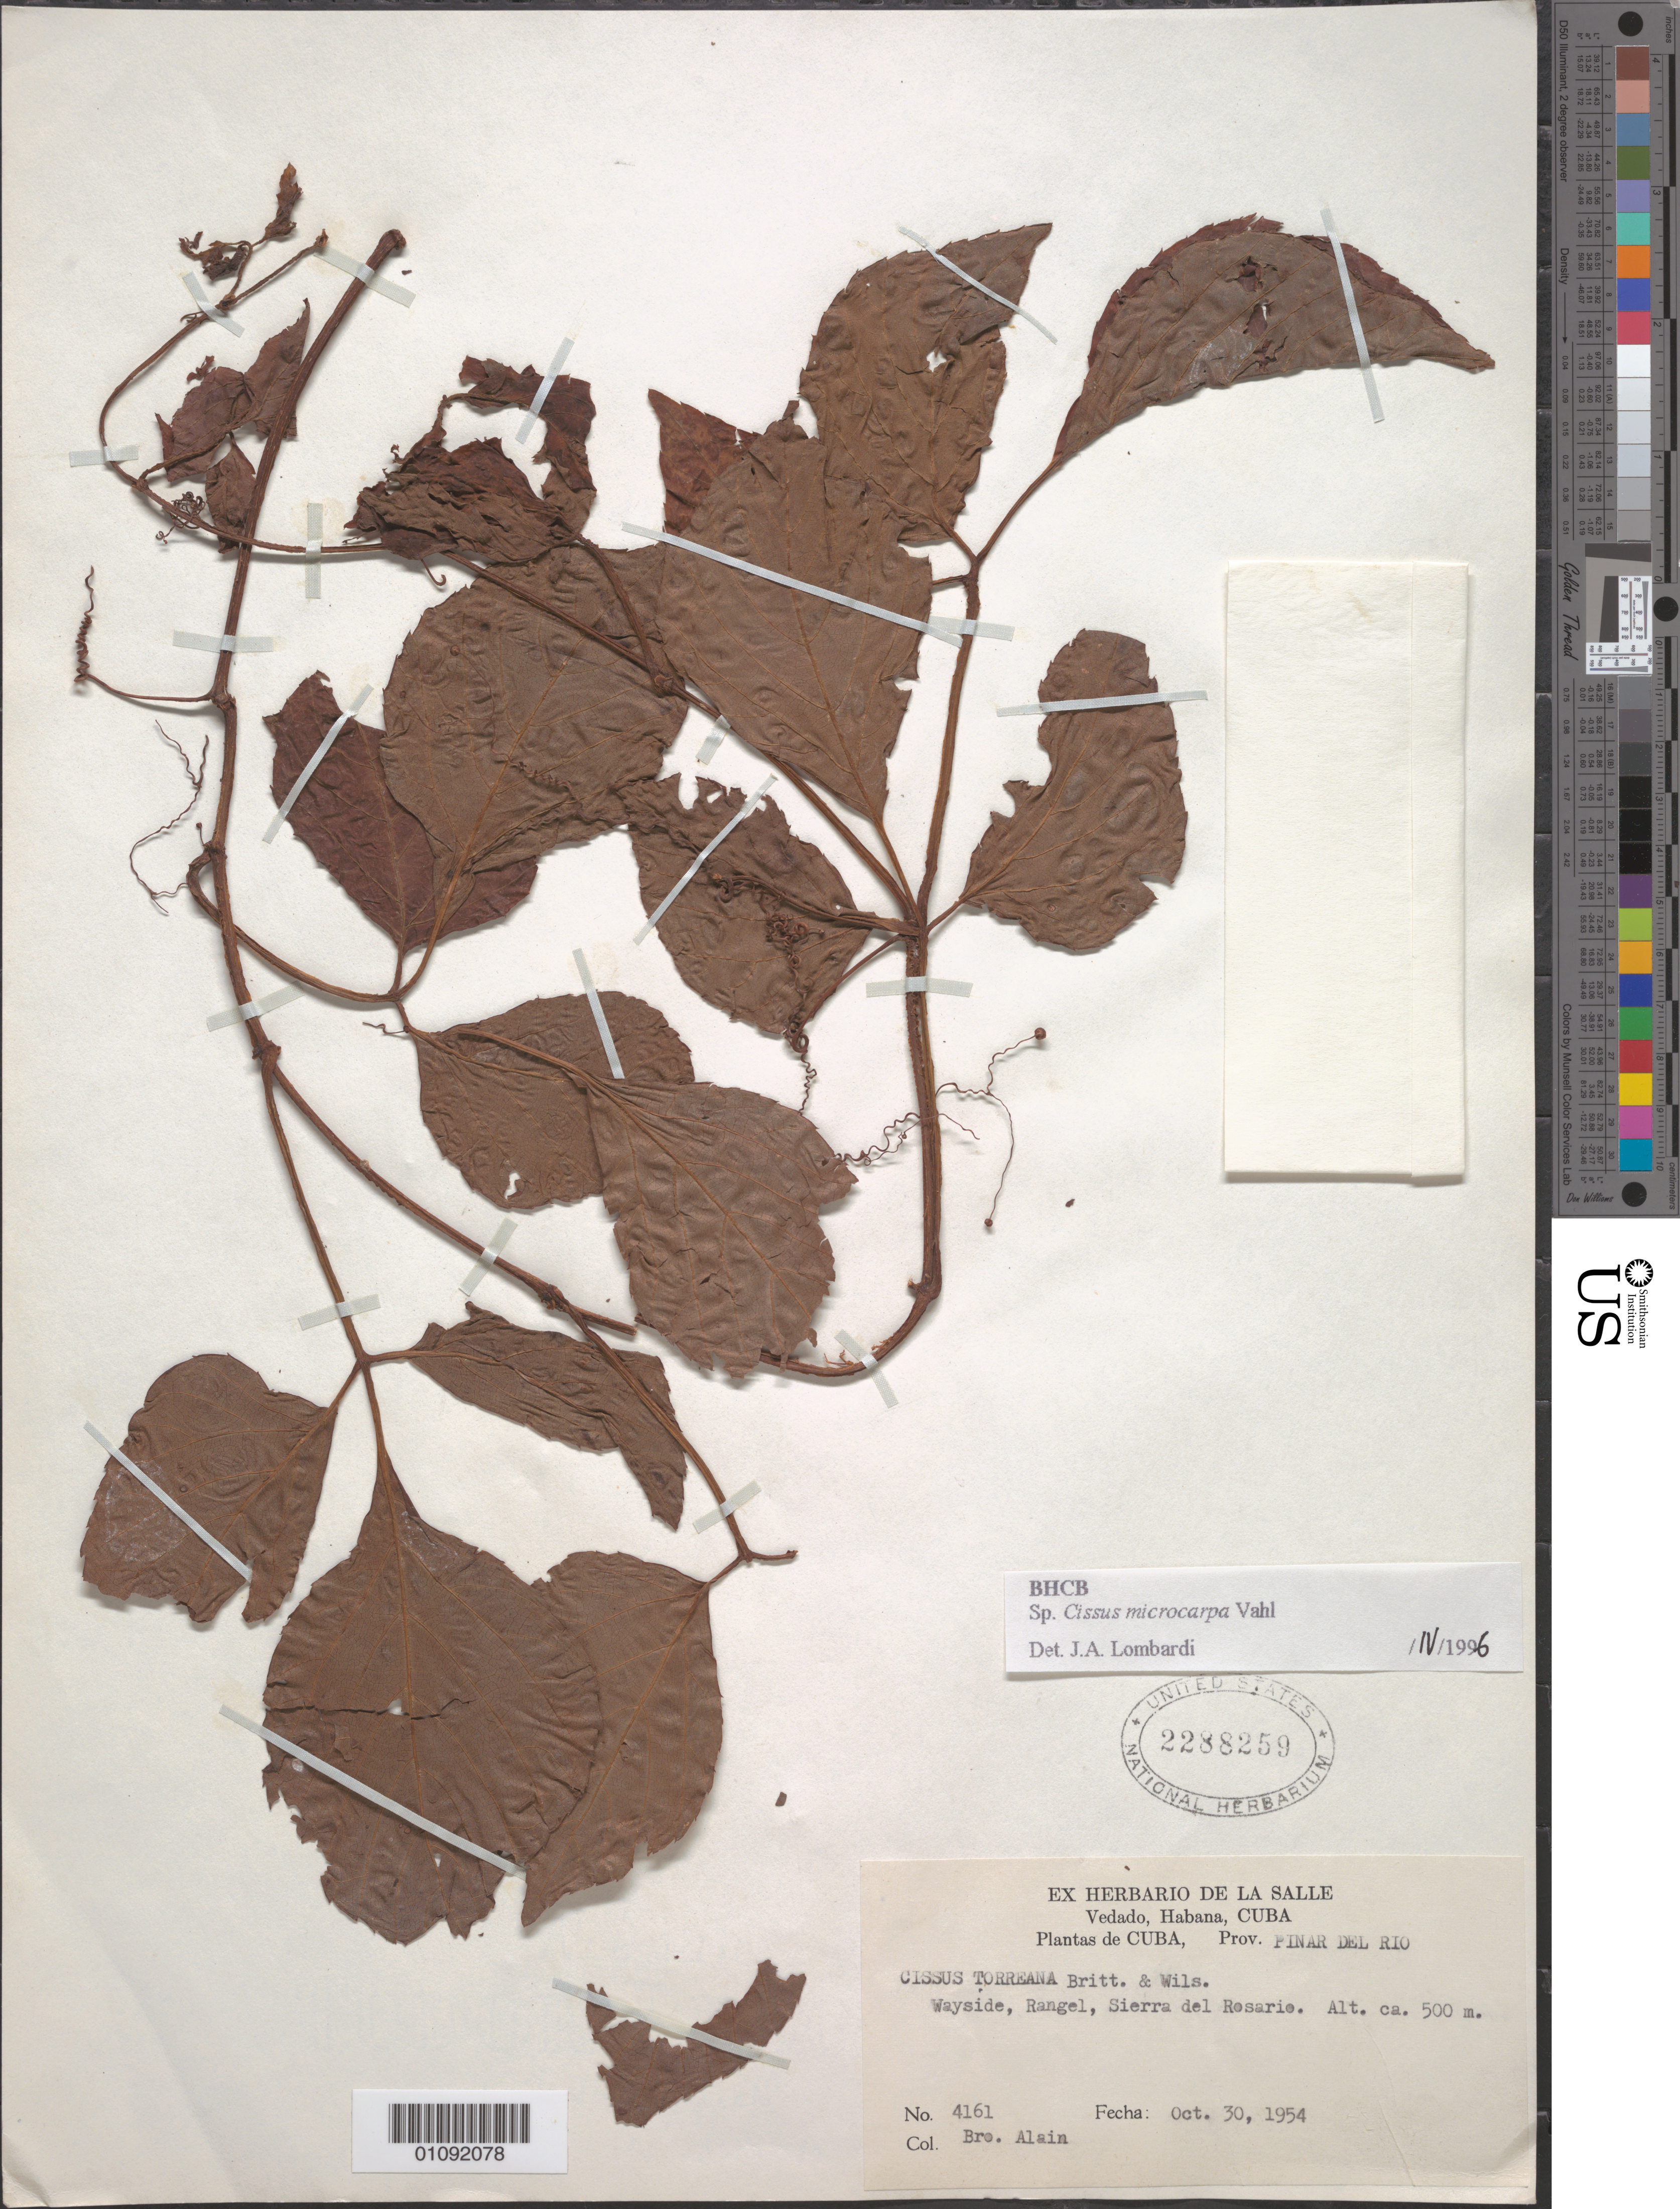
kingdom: Plantae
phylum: Tracheophyta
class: Magnoliopsida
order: Vitales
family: Vitaceae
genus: Cissus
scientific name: Cissus microcarpa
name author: Vahl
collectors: A. H. Liogier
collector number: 4161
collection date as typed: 30 Oct 1954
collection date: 1954-10-30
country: Cuba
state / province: Pinar del Rio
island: Cuba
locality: Wayside, Rangel, Sierra del Rosario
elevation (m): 500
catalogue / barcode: US 2288259